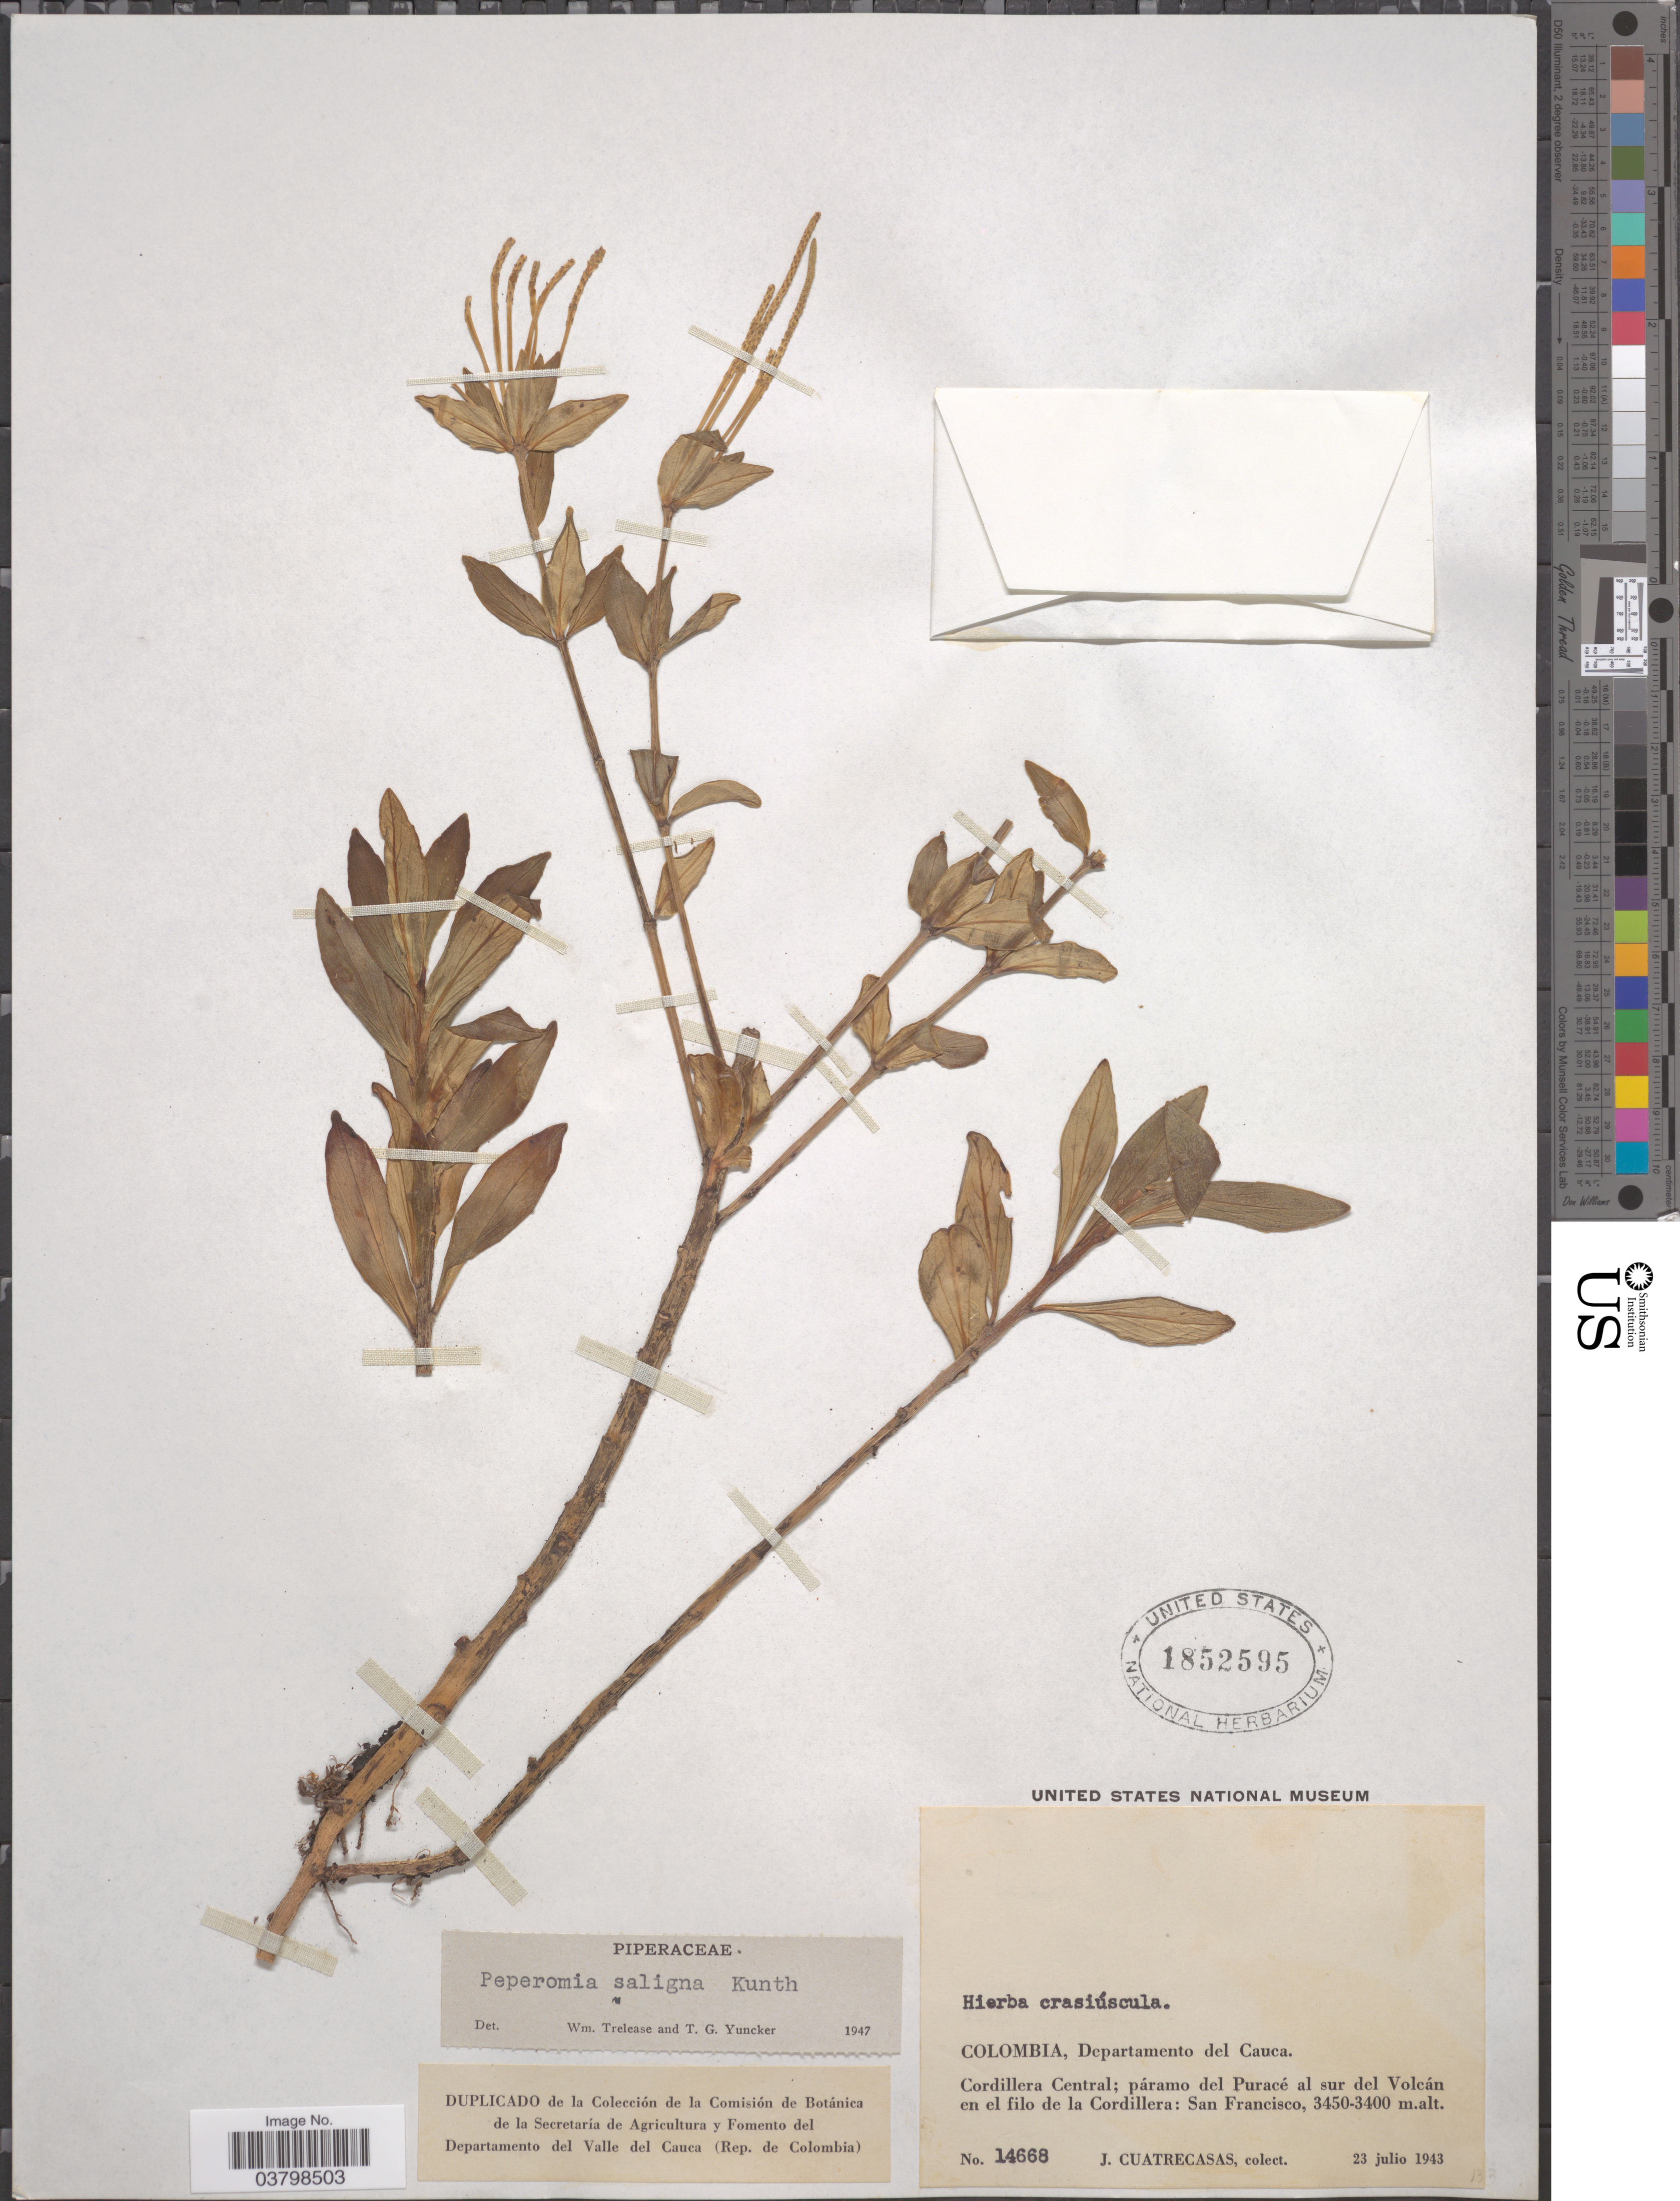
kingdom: Plantae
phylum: Tracheophyta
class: Magnoliopsida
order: Piperales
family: Piperaceae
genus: Peperomia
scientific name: Peperomia saligna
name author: Kunth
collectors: J. Cuatrecasas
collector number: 14668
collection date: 1943-07-23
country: Colombia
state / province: Cauca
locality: Departamento del Cauca. Cordillera Central; páramo del Puracé al sur del Volcán en el filo de la Cordillera: San Francisco.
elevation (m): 3400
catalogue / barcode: US 1852595